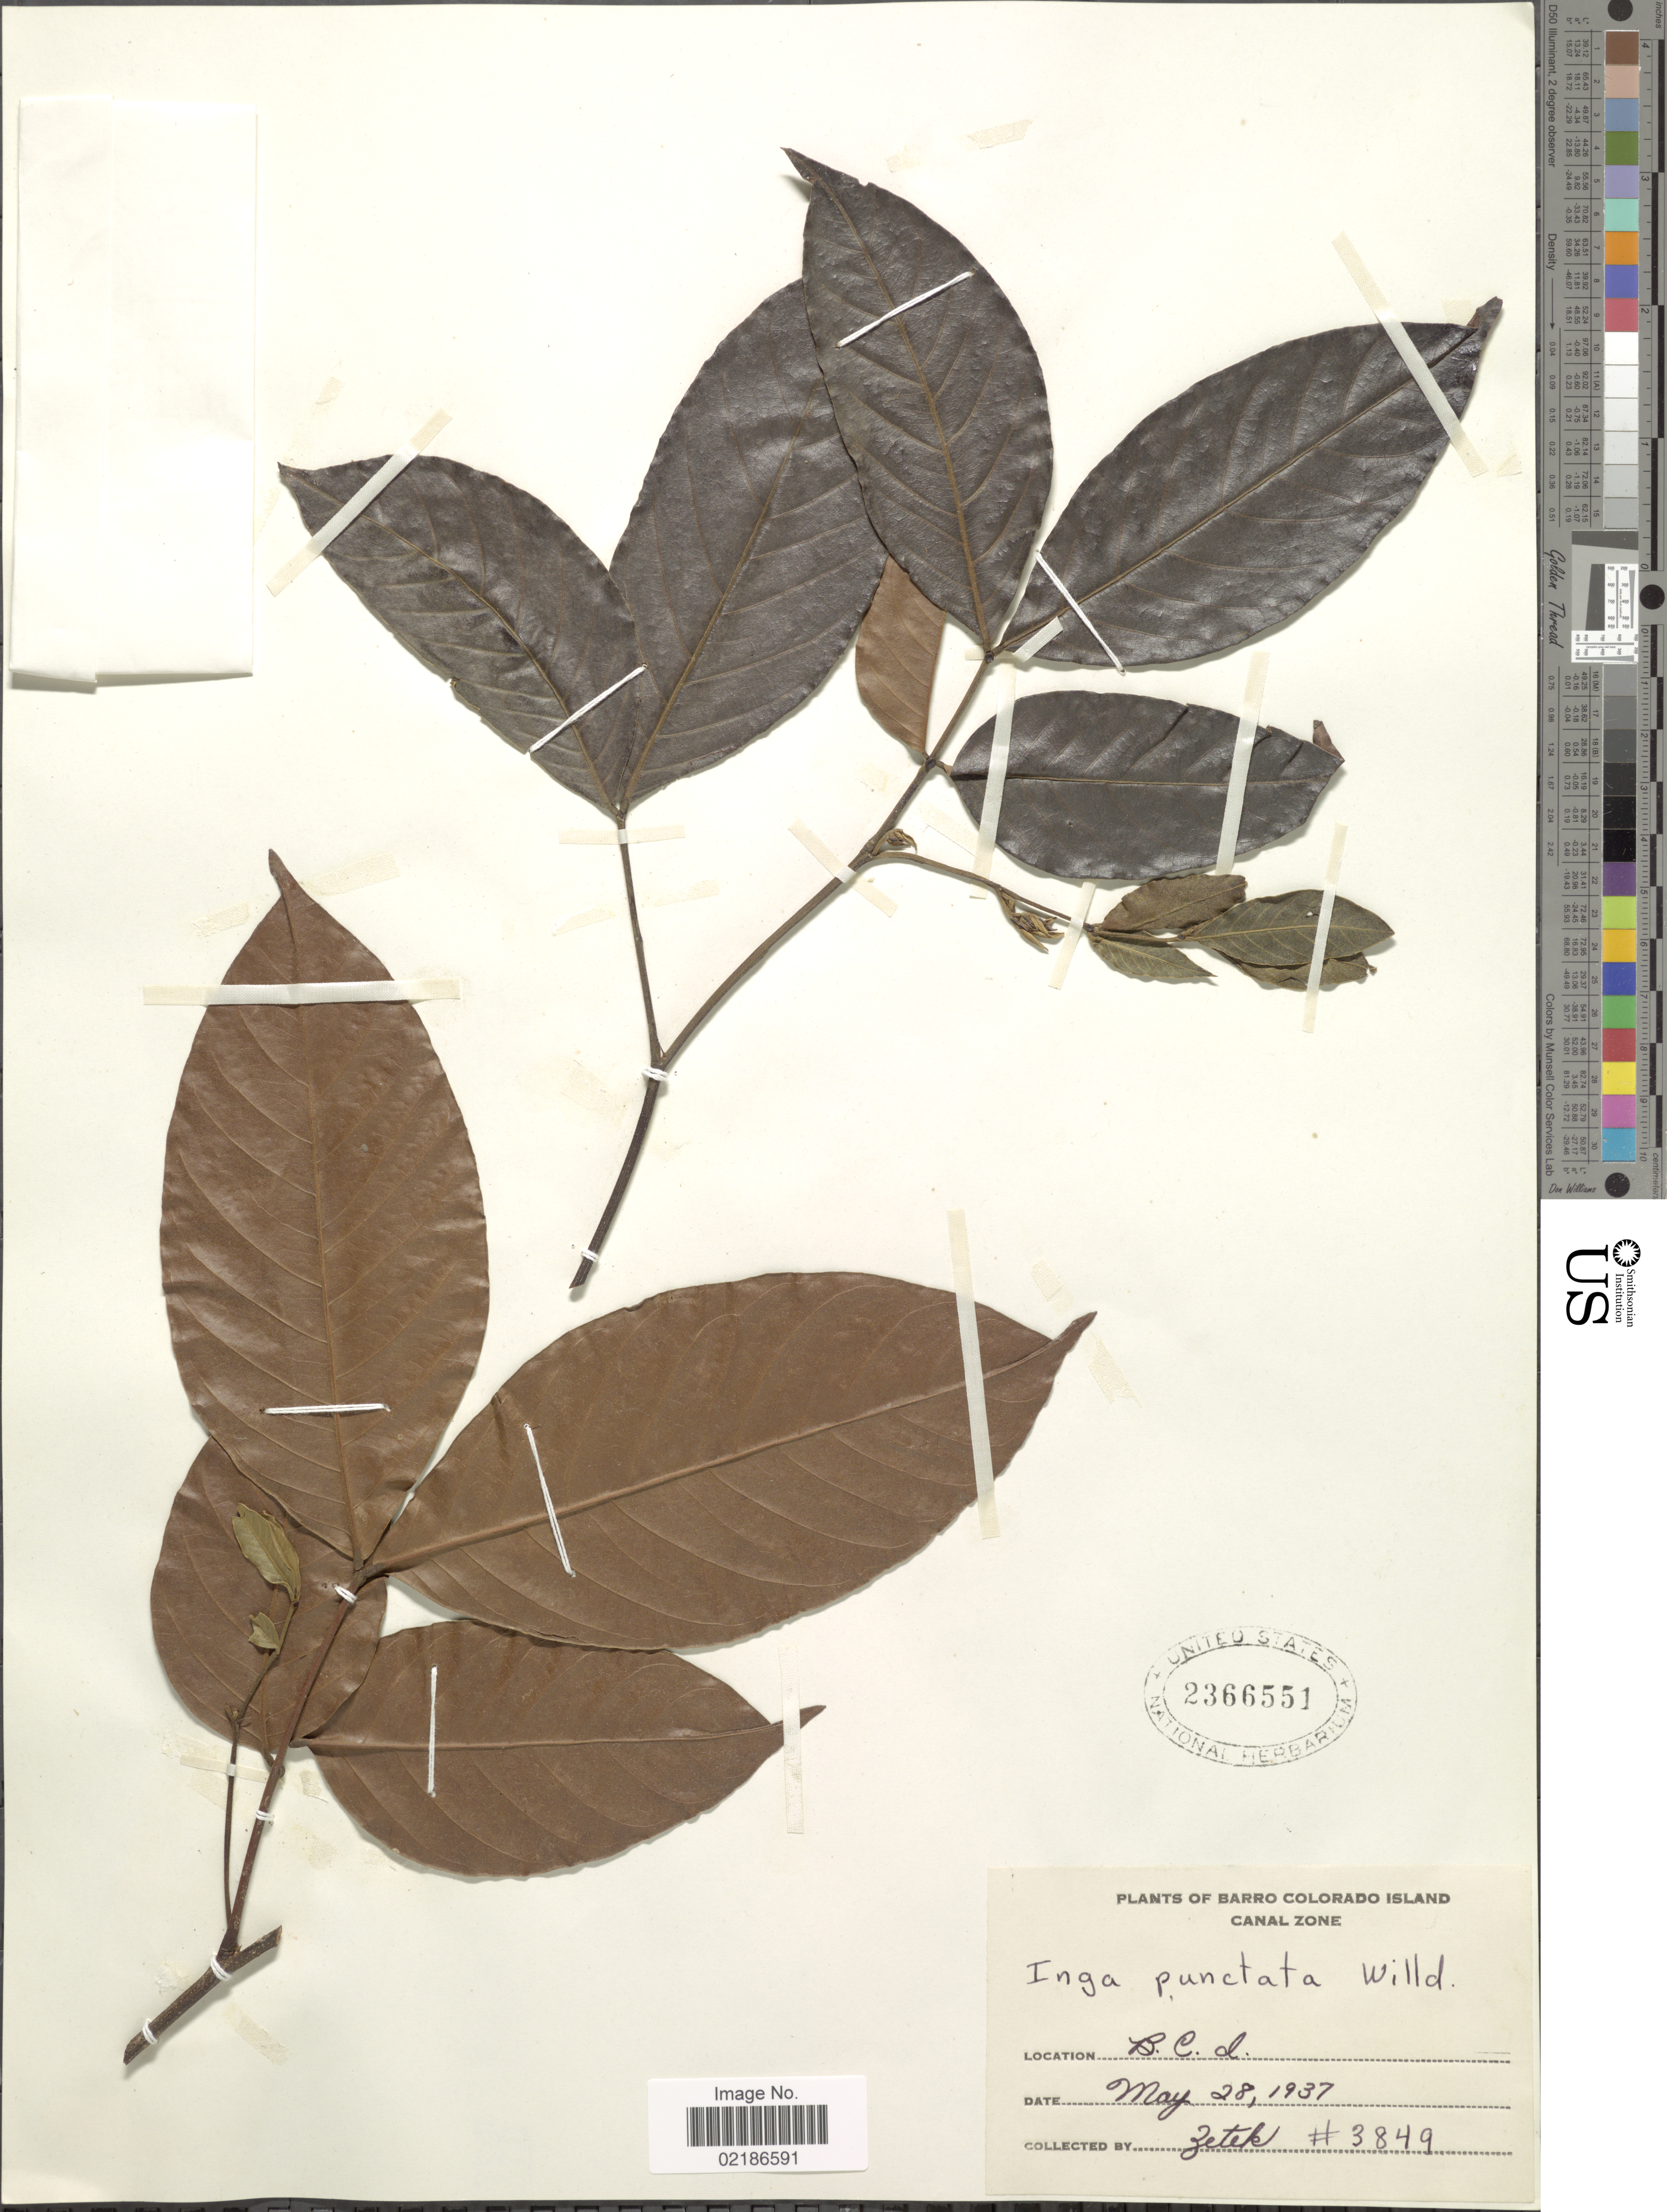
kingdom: Plantae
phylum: Tracheophyta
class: Magnoliopsida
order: Fabales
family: Fabaceae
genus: Inga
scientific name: Inga punctata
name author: Willd.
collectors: -. Zetek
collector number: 3849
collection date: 1937-05-28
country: Russian Federation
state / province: Khabarovsk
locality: Barro Colorado Island, B. C. I.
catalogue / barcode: US 2366551